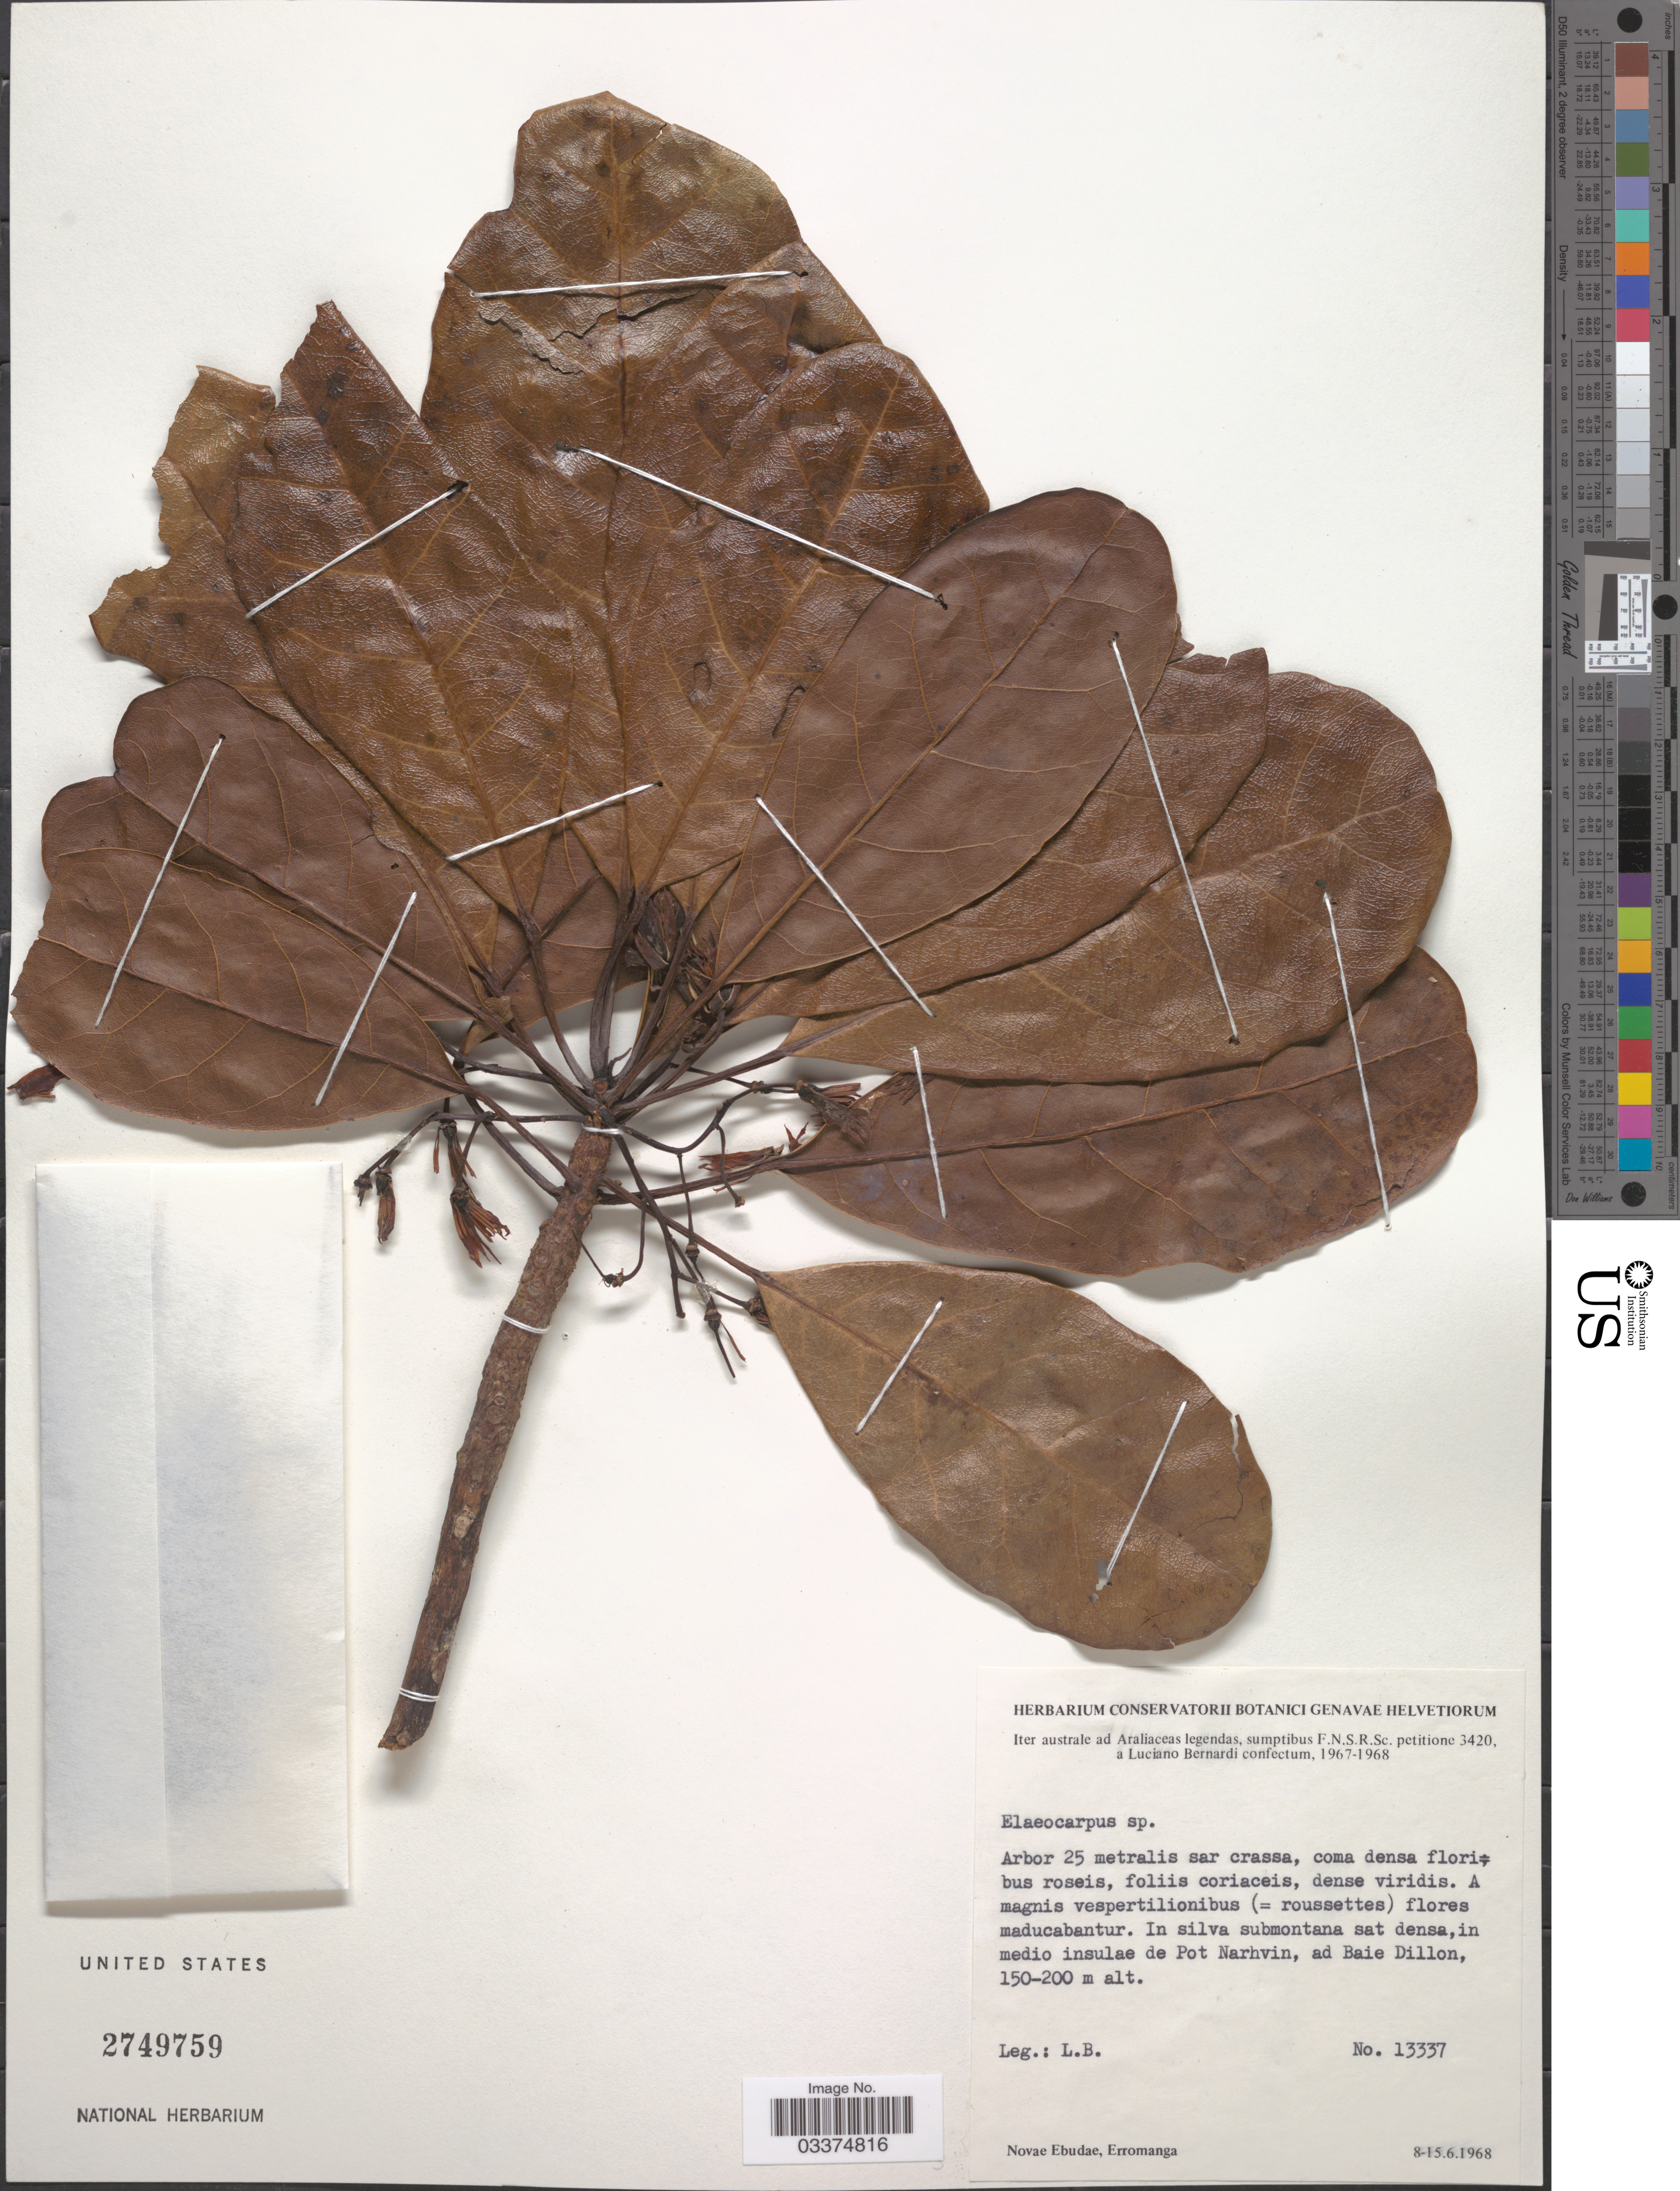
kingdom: Plantae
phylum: Tracheophyta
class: Magnoliopsida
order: Oxalidales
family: Elaeocarpaceae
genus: Elaeocarpus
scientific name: Elaeocarpus sp.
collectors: L. Bernardi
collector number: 13337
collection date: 1968-06-08/1968-06-15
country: Vanuatu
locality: Iter australe. Novae Ebudae, Erromanga.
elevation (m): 150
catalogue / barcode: US 2749759